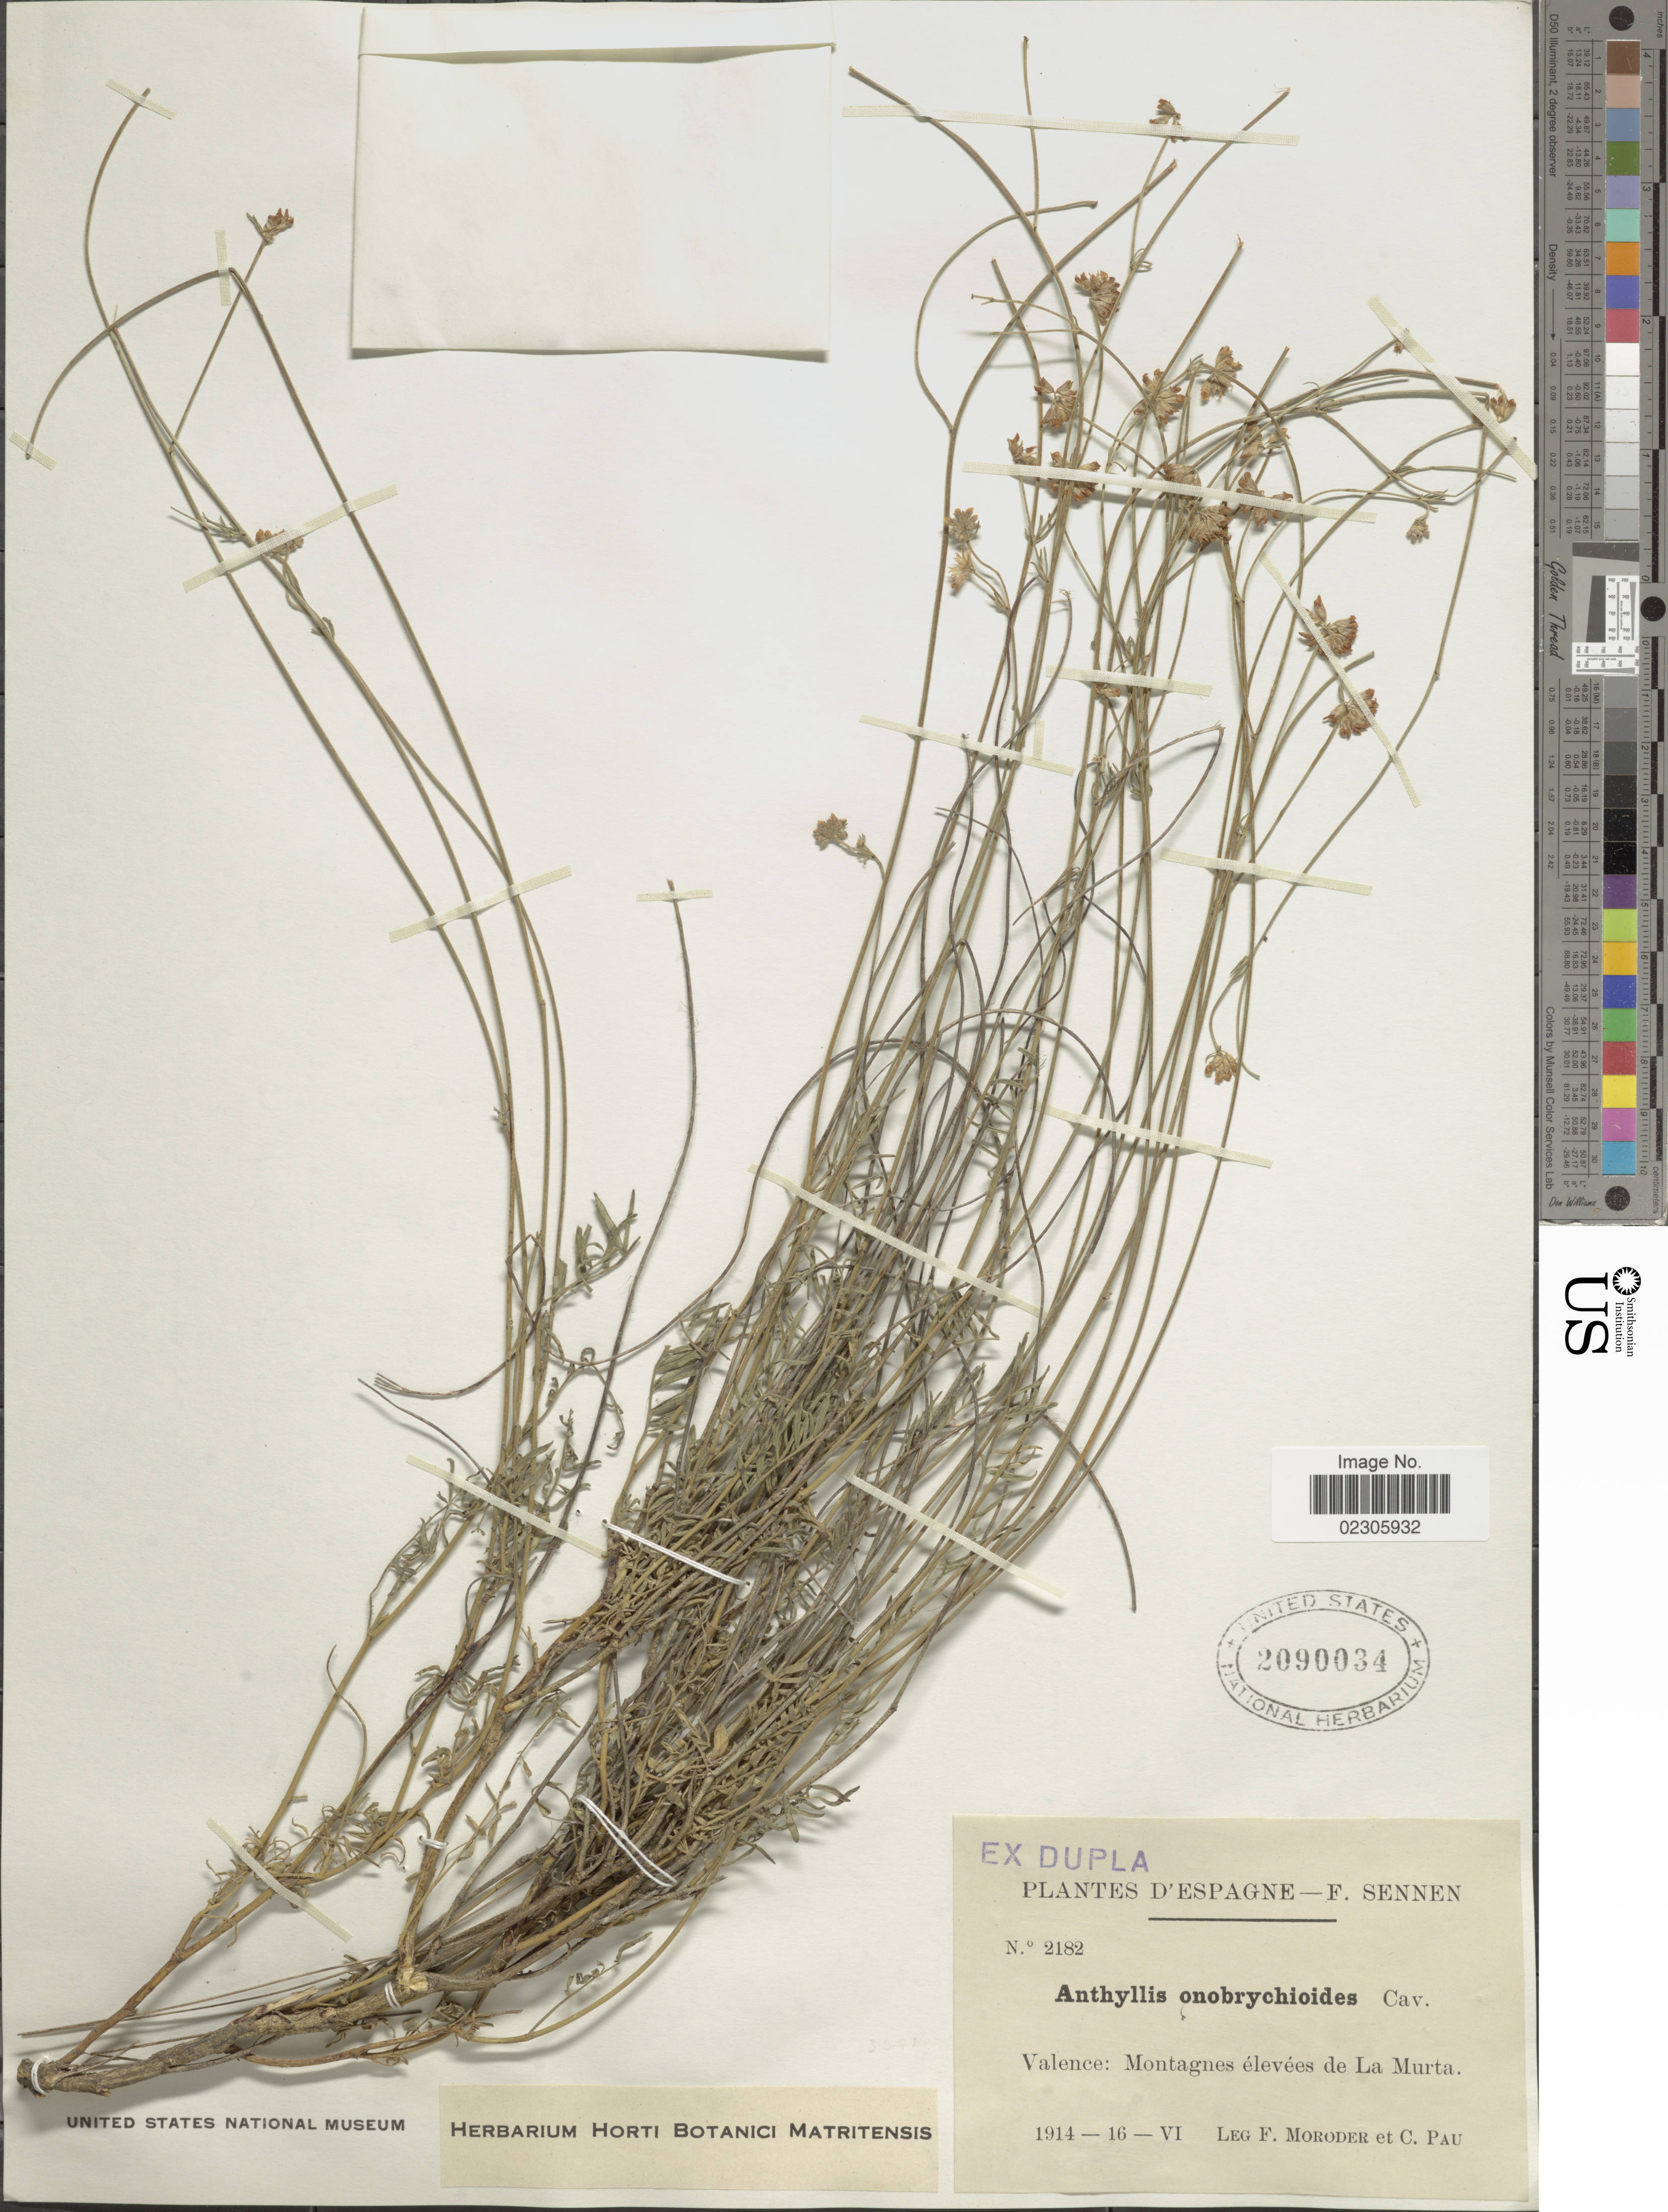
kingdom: Plantae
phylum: Tracheophyta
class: Magnoliopsida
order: Fabales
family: Fabaceae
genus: Anthyllis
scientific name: Anthyllis onobrychoides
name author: Cav.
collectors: F. Moroder & C. Pau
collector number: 2182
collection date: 1914-06-16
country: Spain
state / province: Valenciana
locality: Espagne, Valence, Montagnes elevees de La Murta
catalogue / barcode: US 2090034